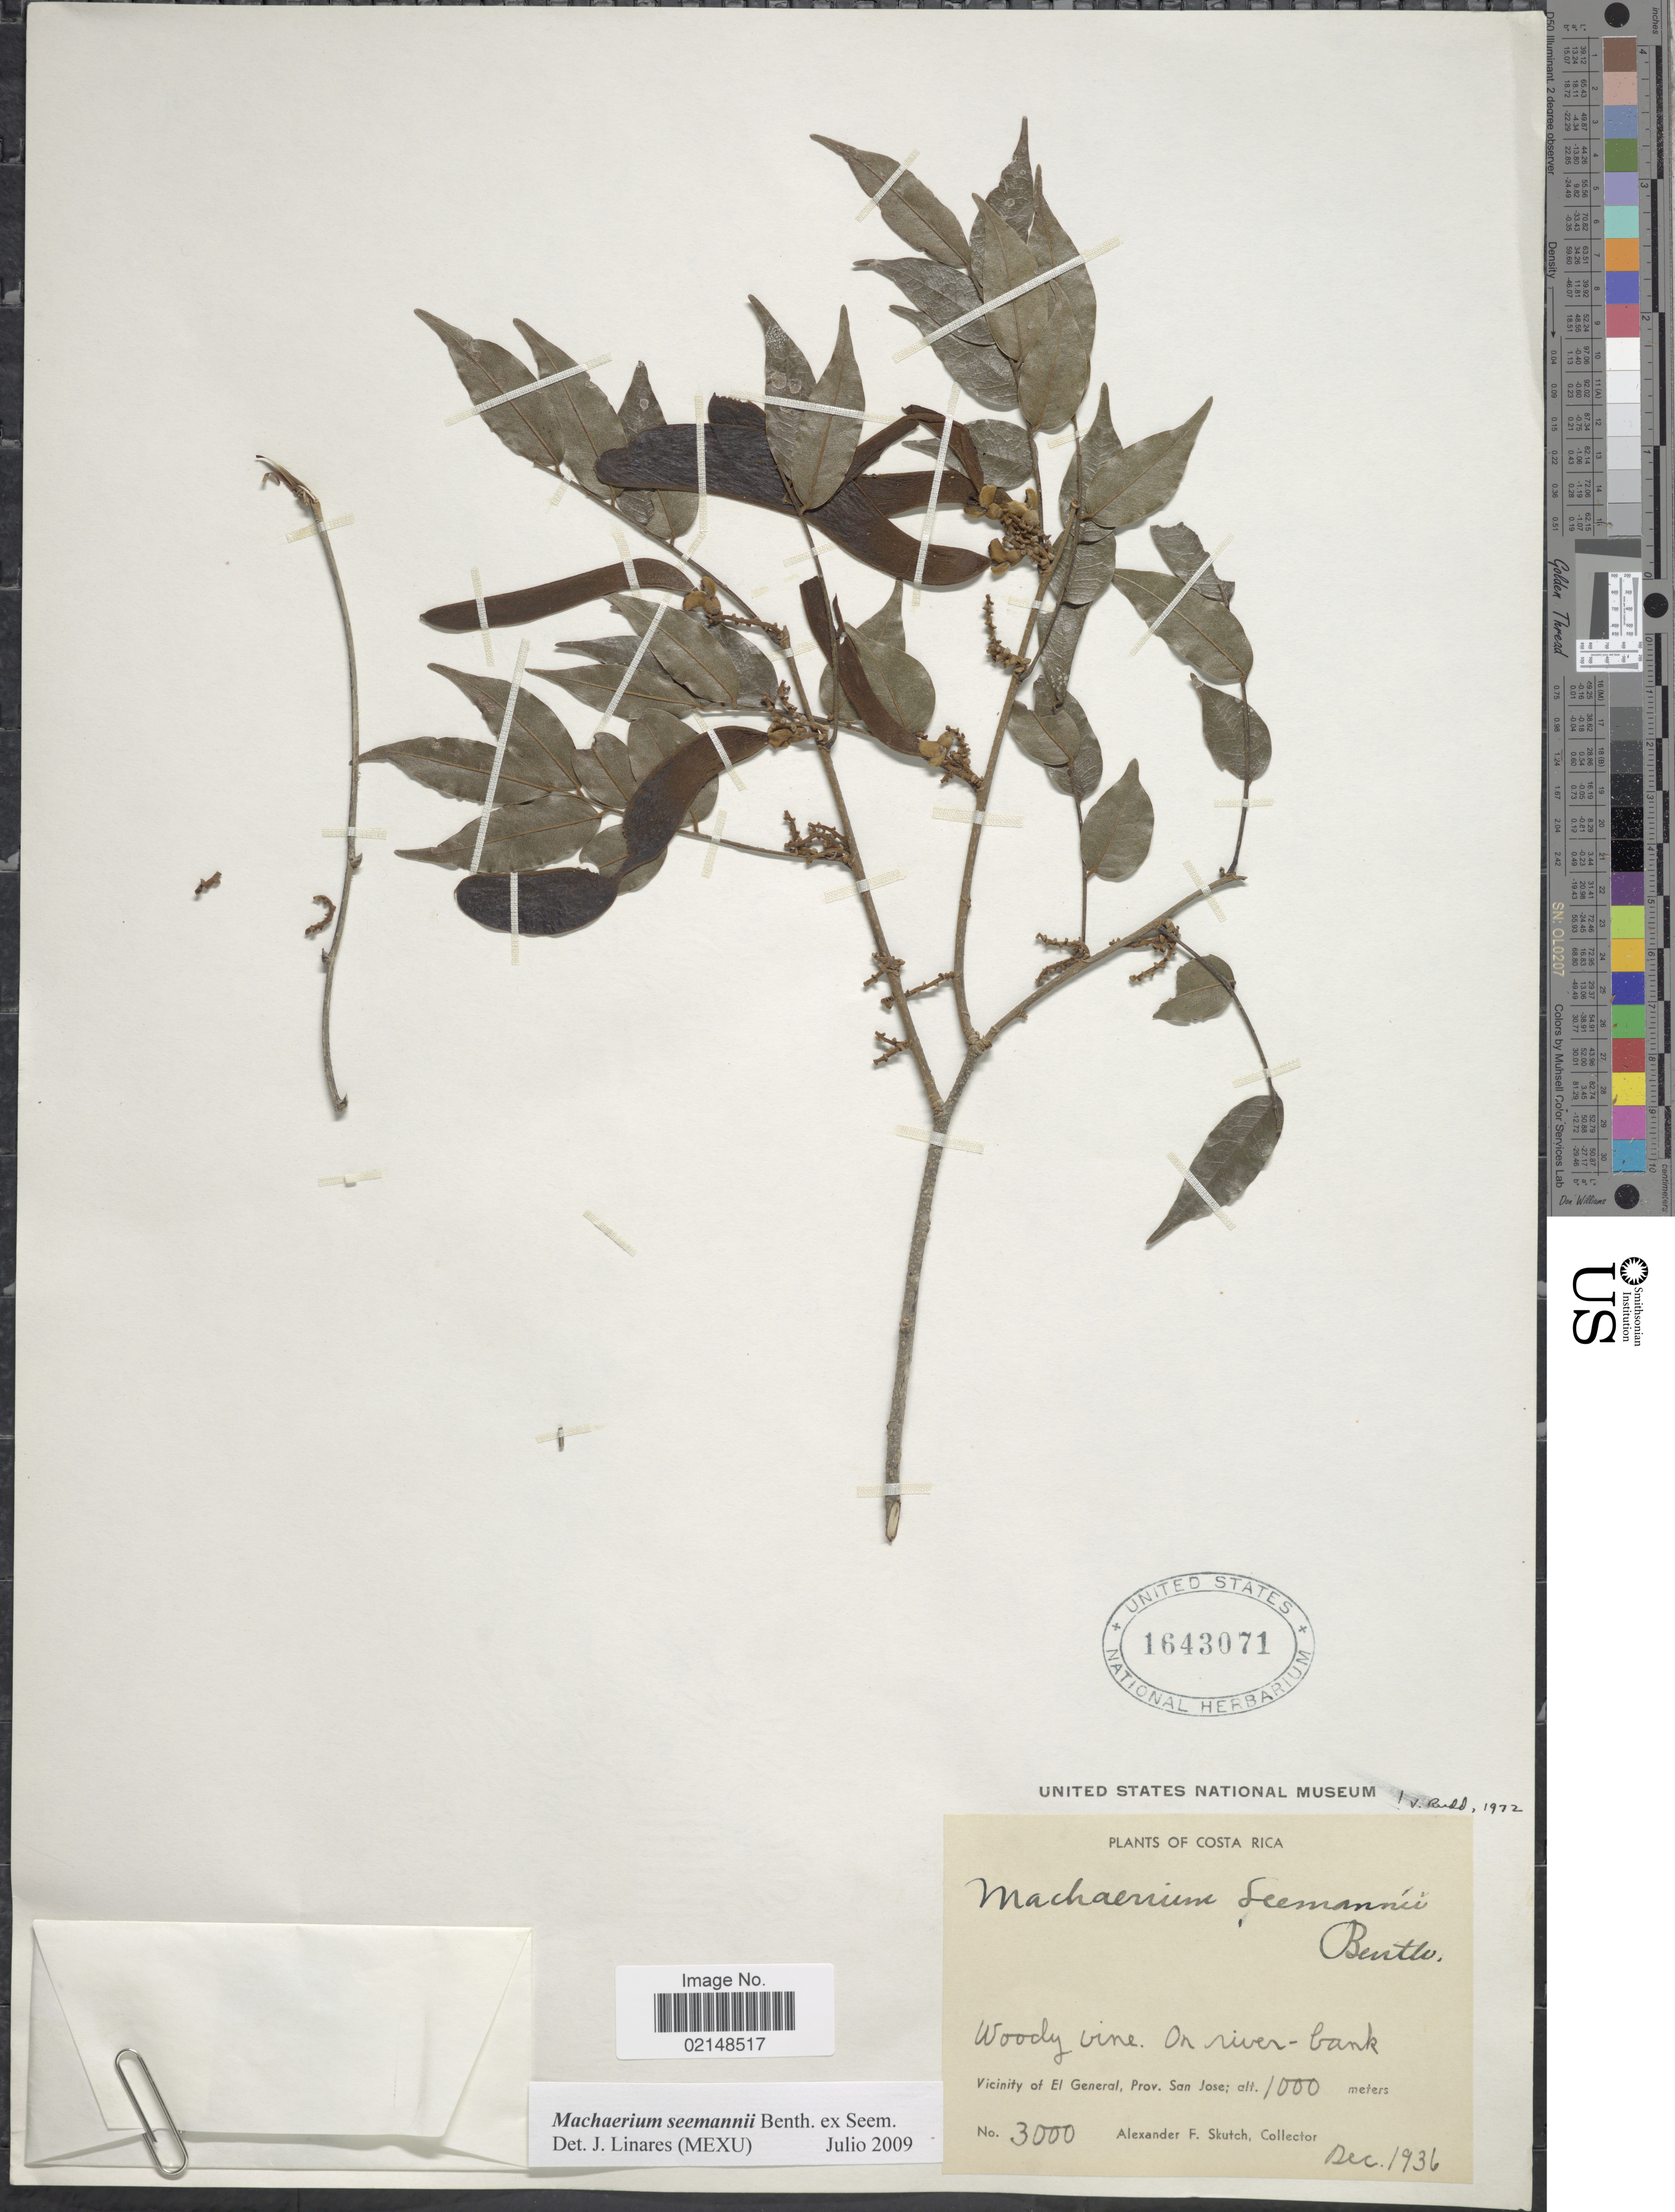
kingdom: Plantae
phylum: Tracheophyta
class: Magnoliopsida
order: Fabales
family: Fabaceae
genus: Machaerium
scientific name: Machaerium seemanni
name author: Benth. in Seem.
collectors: A. F. Skutch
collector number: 3000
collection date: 1936-12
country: Costa Rica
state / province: San José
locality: Woody vine, Vicinity of El General, Prov. San Jose. On river-bank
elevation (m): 1000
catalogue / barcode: US 1643071